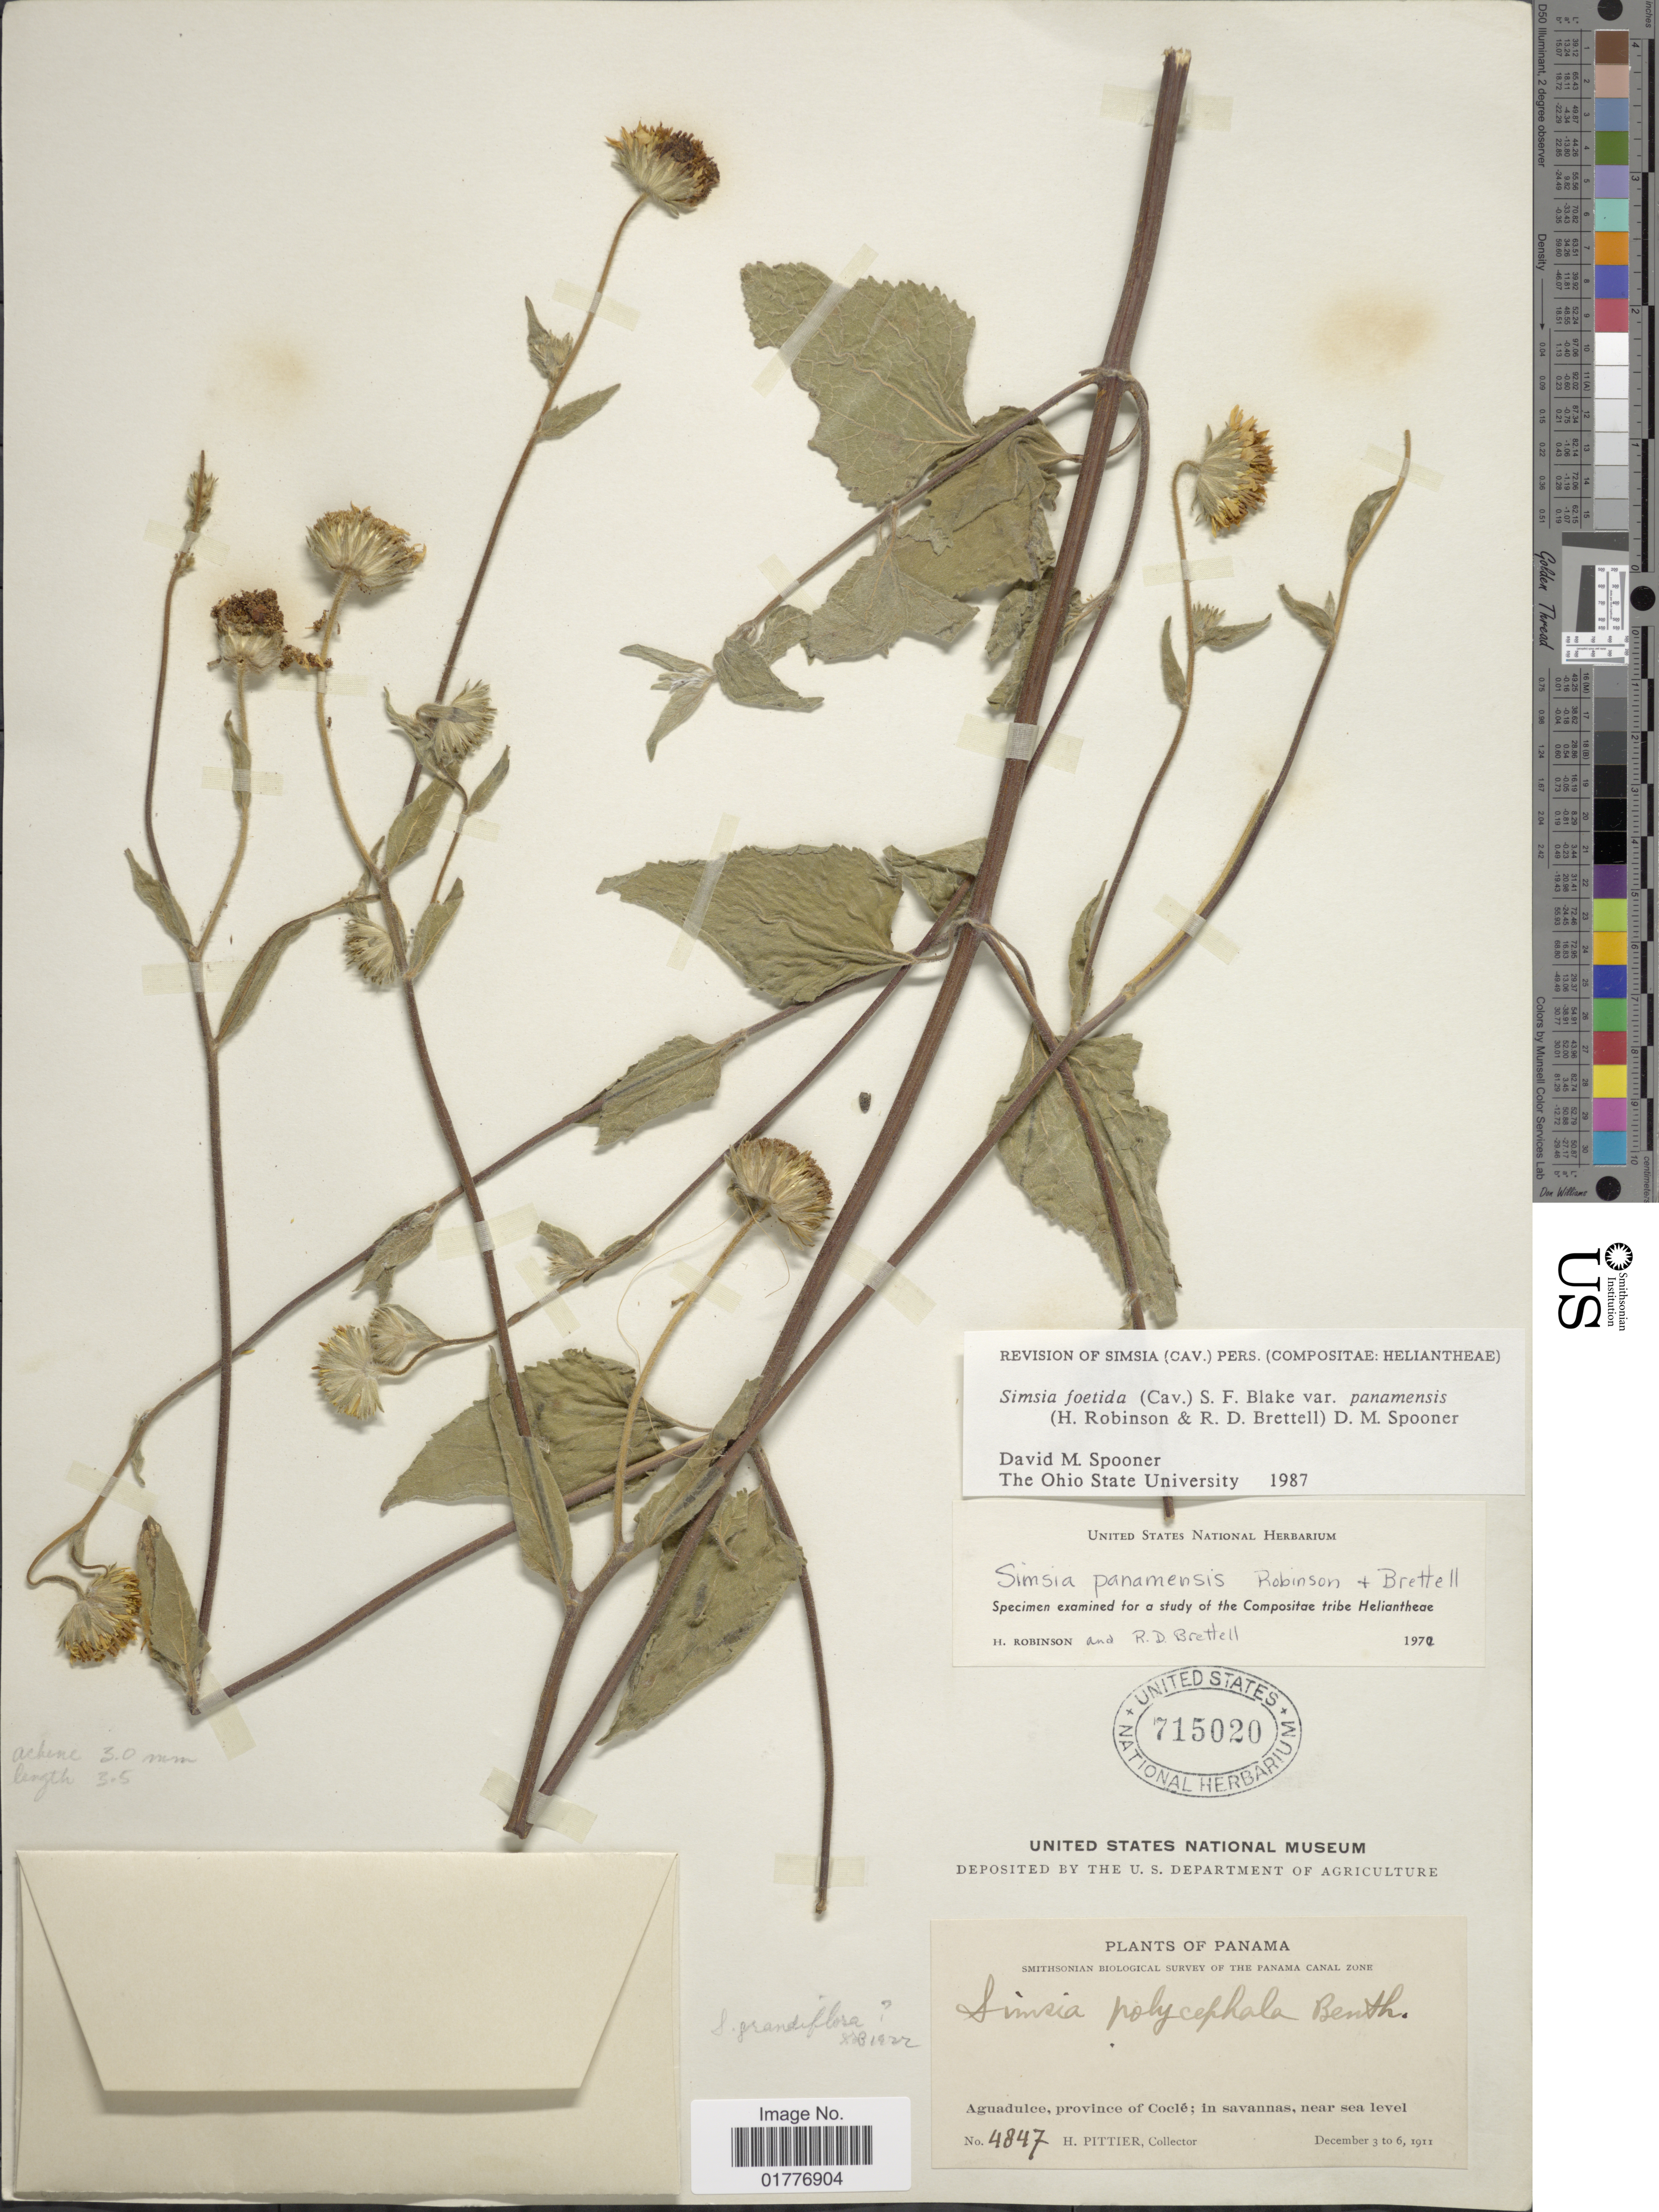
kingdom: Plantae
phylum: Tracheophyta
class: Magnoliopsida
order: Asterales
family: Asteraceae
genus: Simsia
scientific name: Simsia foetida var. panamensis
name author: (H. Rob. & Brettell) D.M. Spooner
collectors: H. F. Pittier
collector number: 4847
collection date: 1911-12-03/1911-12-06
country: Panama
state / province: Coclé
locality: Aguadulce, province of Cocle, in savannas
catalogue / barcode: US 715020